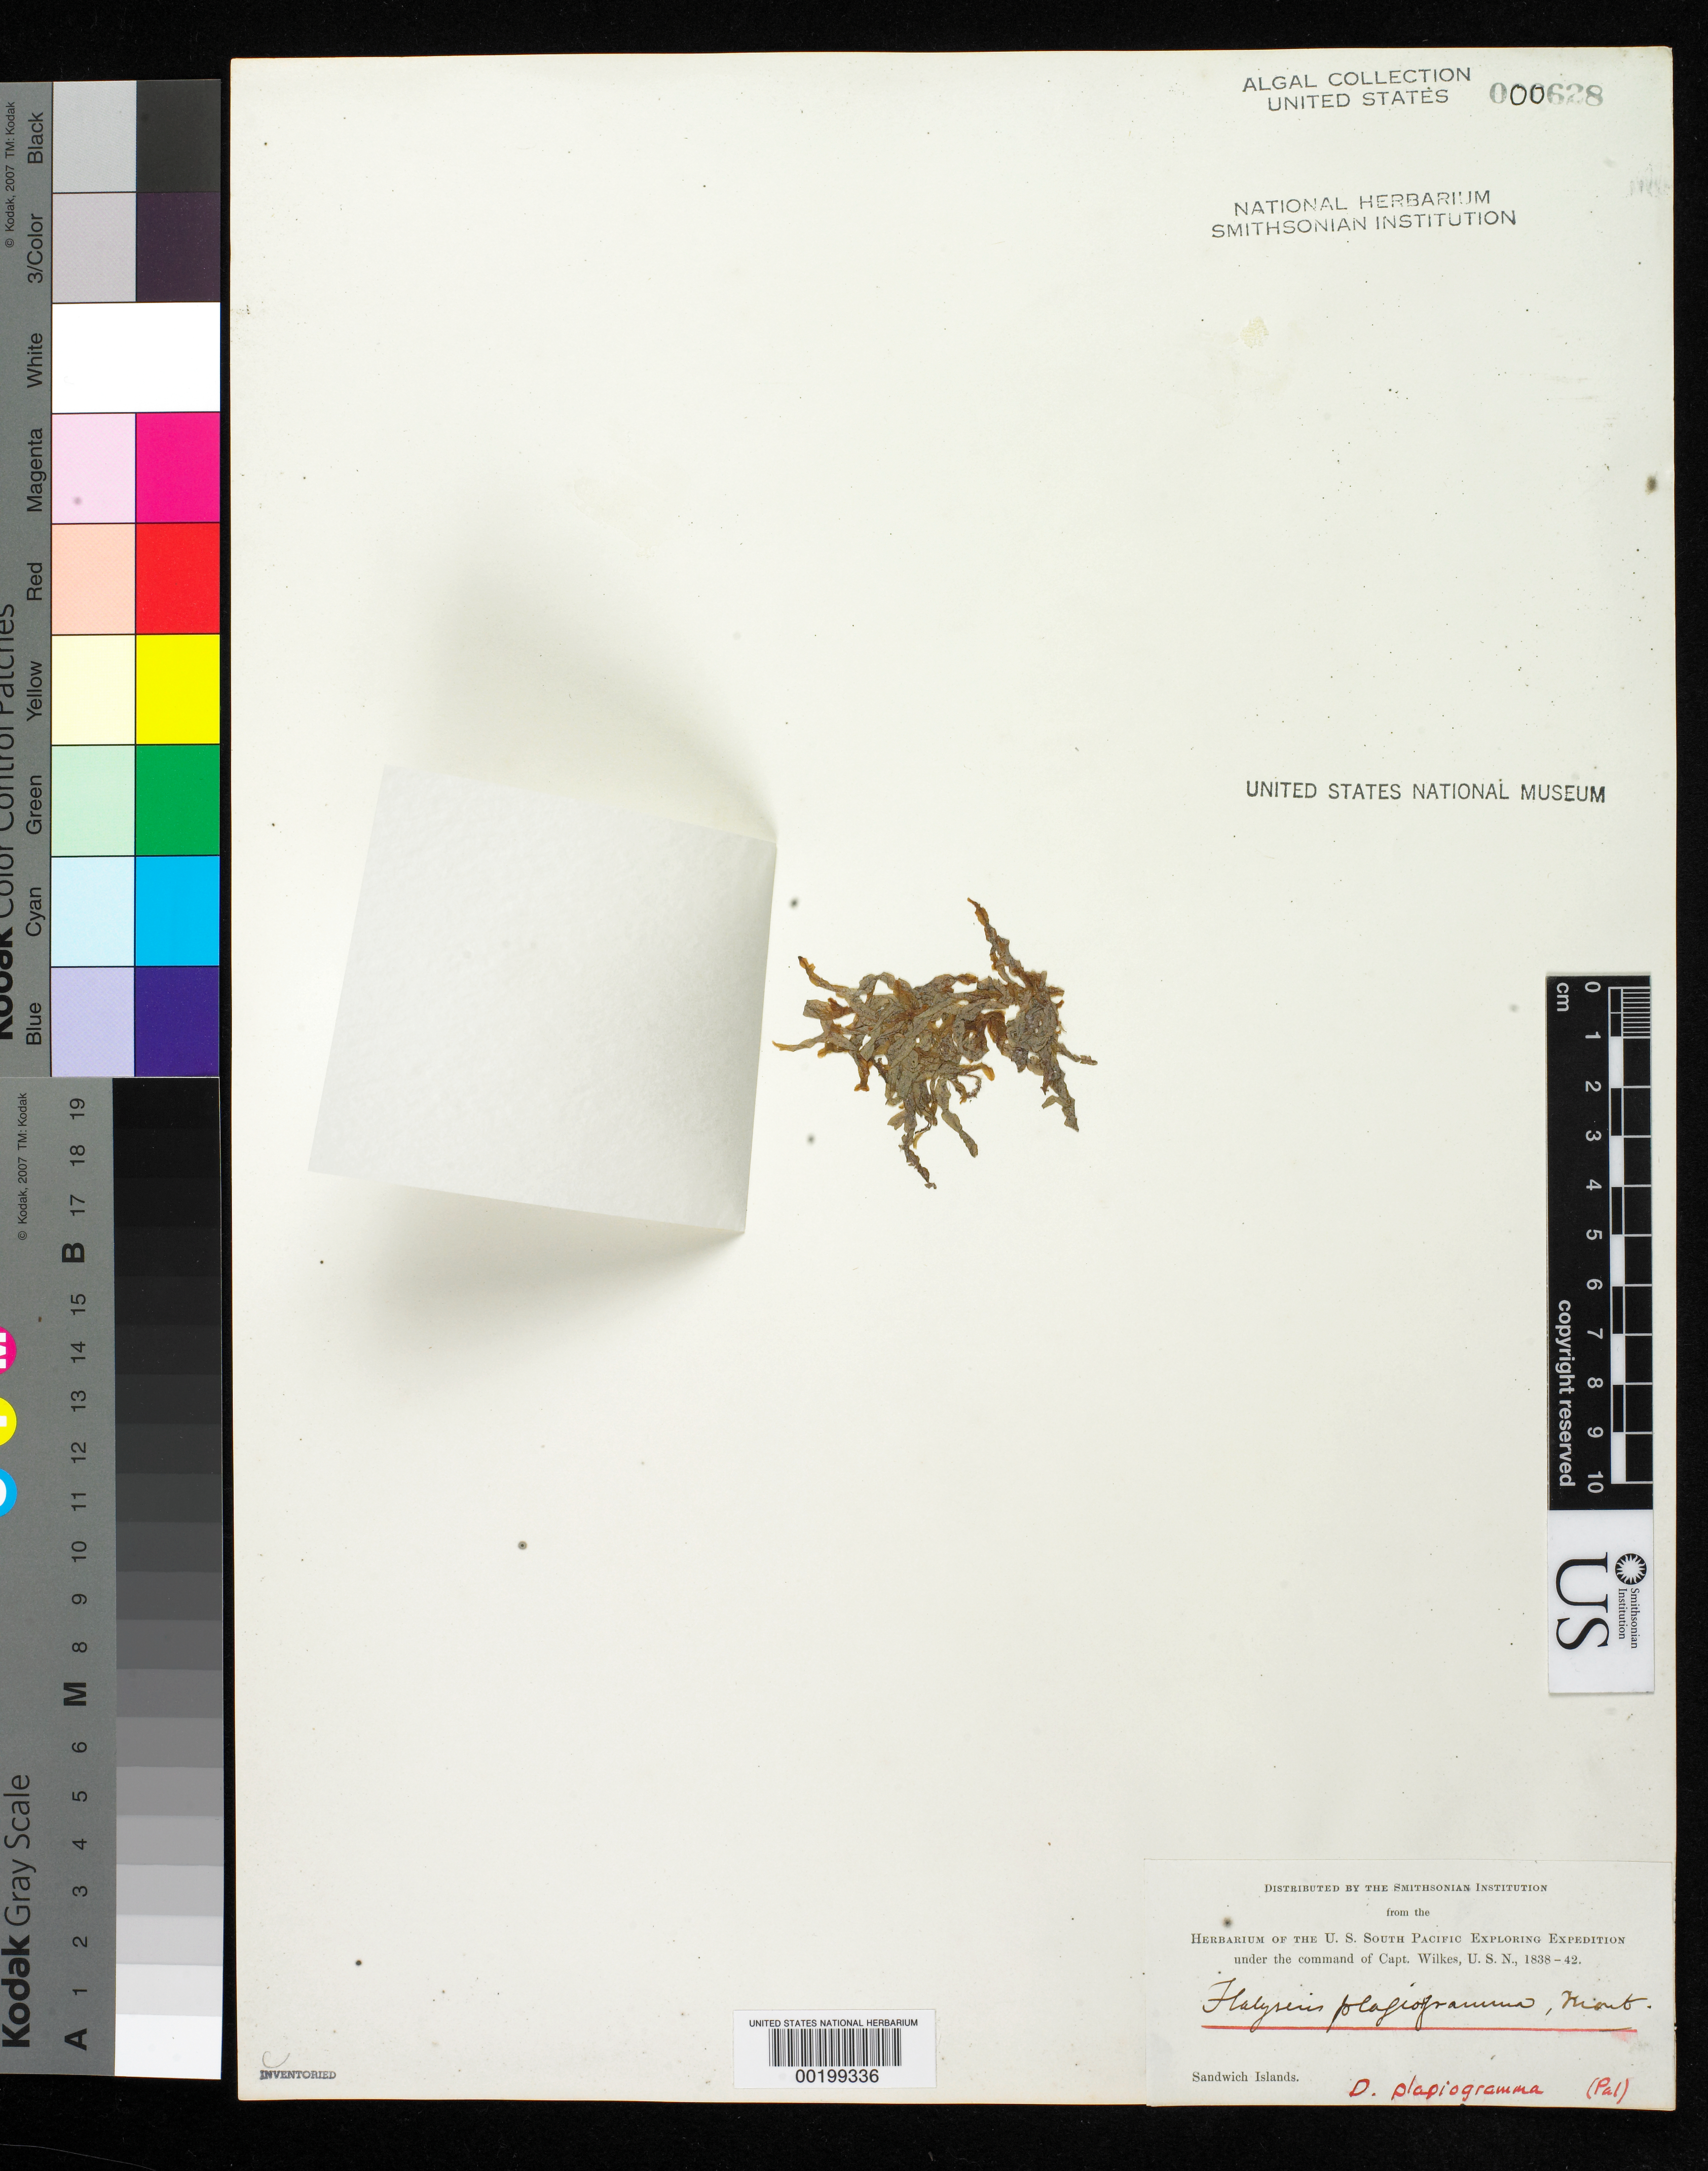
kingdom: Chromista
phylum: Ochrophyta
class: Phaeophyceae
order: Dictyotales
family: Dictyotaceae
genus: Dictyopteris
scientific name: Dictyopteris plagiogramma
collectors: W. D. Brackenridge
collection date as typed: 1840 or -- --- 1841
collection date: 1840 or 1841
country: United States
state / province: Hawaii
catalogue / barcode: US 628